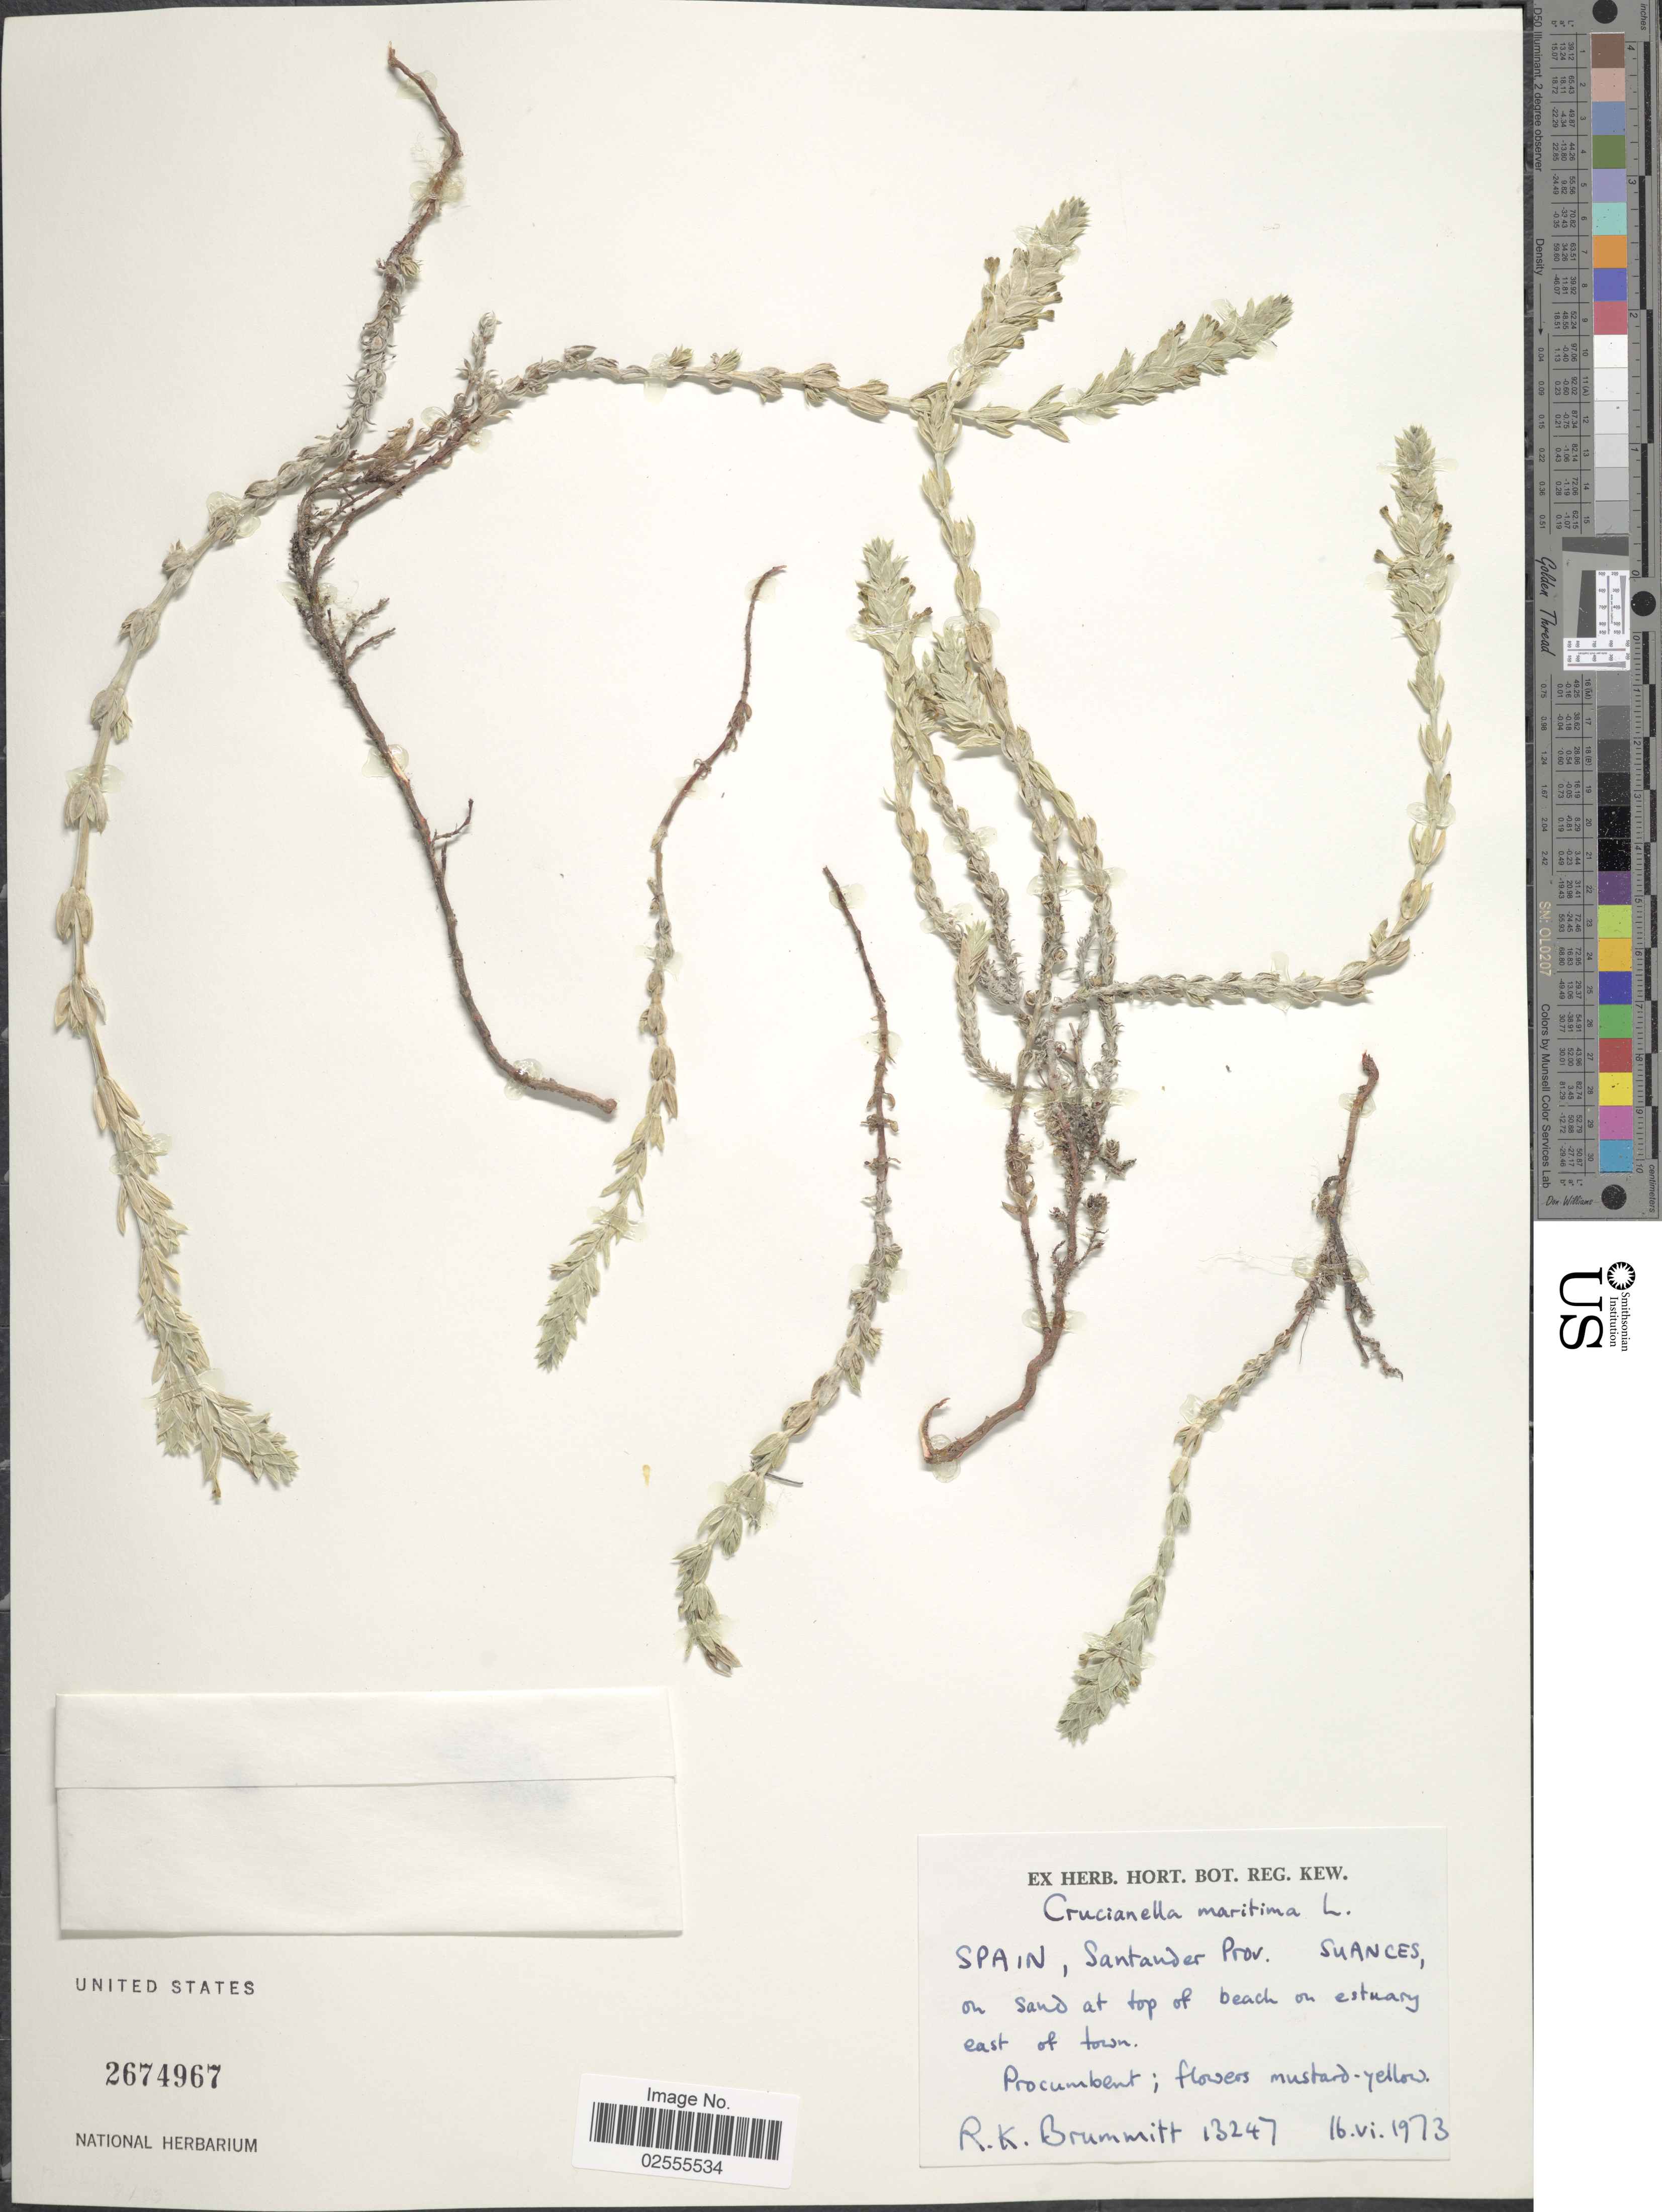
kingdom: Plantae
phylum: Tracheophyta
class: Magnoliopsida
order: Gentianales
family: Rubiaceae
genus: Crucianella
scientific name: Crucianella maritima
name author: L.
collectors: R. K. Brummitt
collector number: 13247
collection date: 1973-06-16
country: Spain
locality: Santander Prov. Suances, on sand at top of beach on estuary east of town.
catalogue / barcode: US 2674967